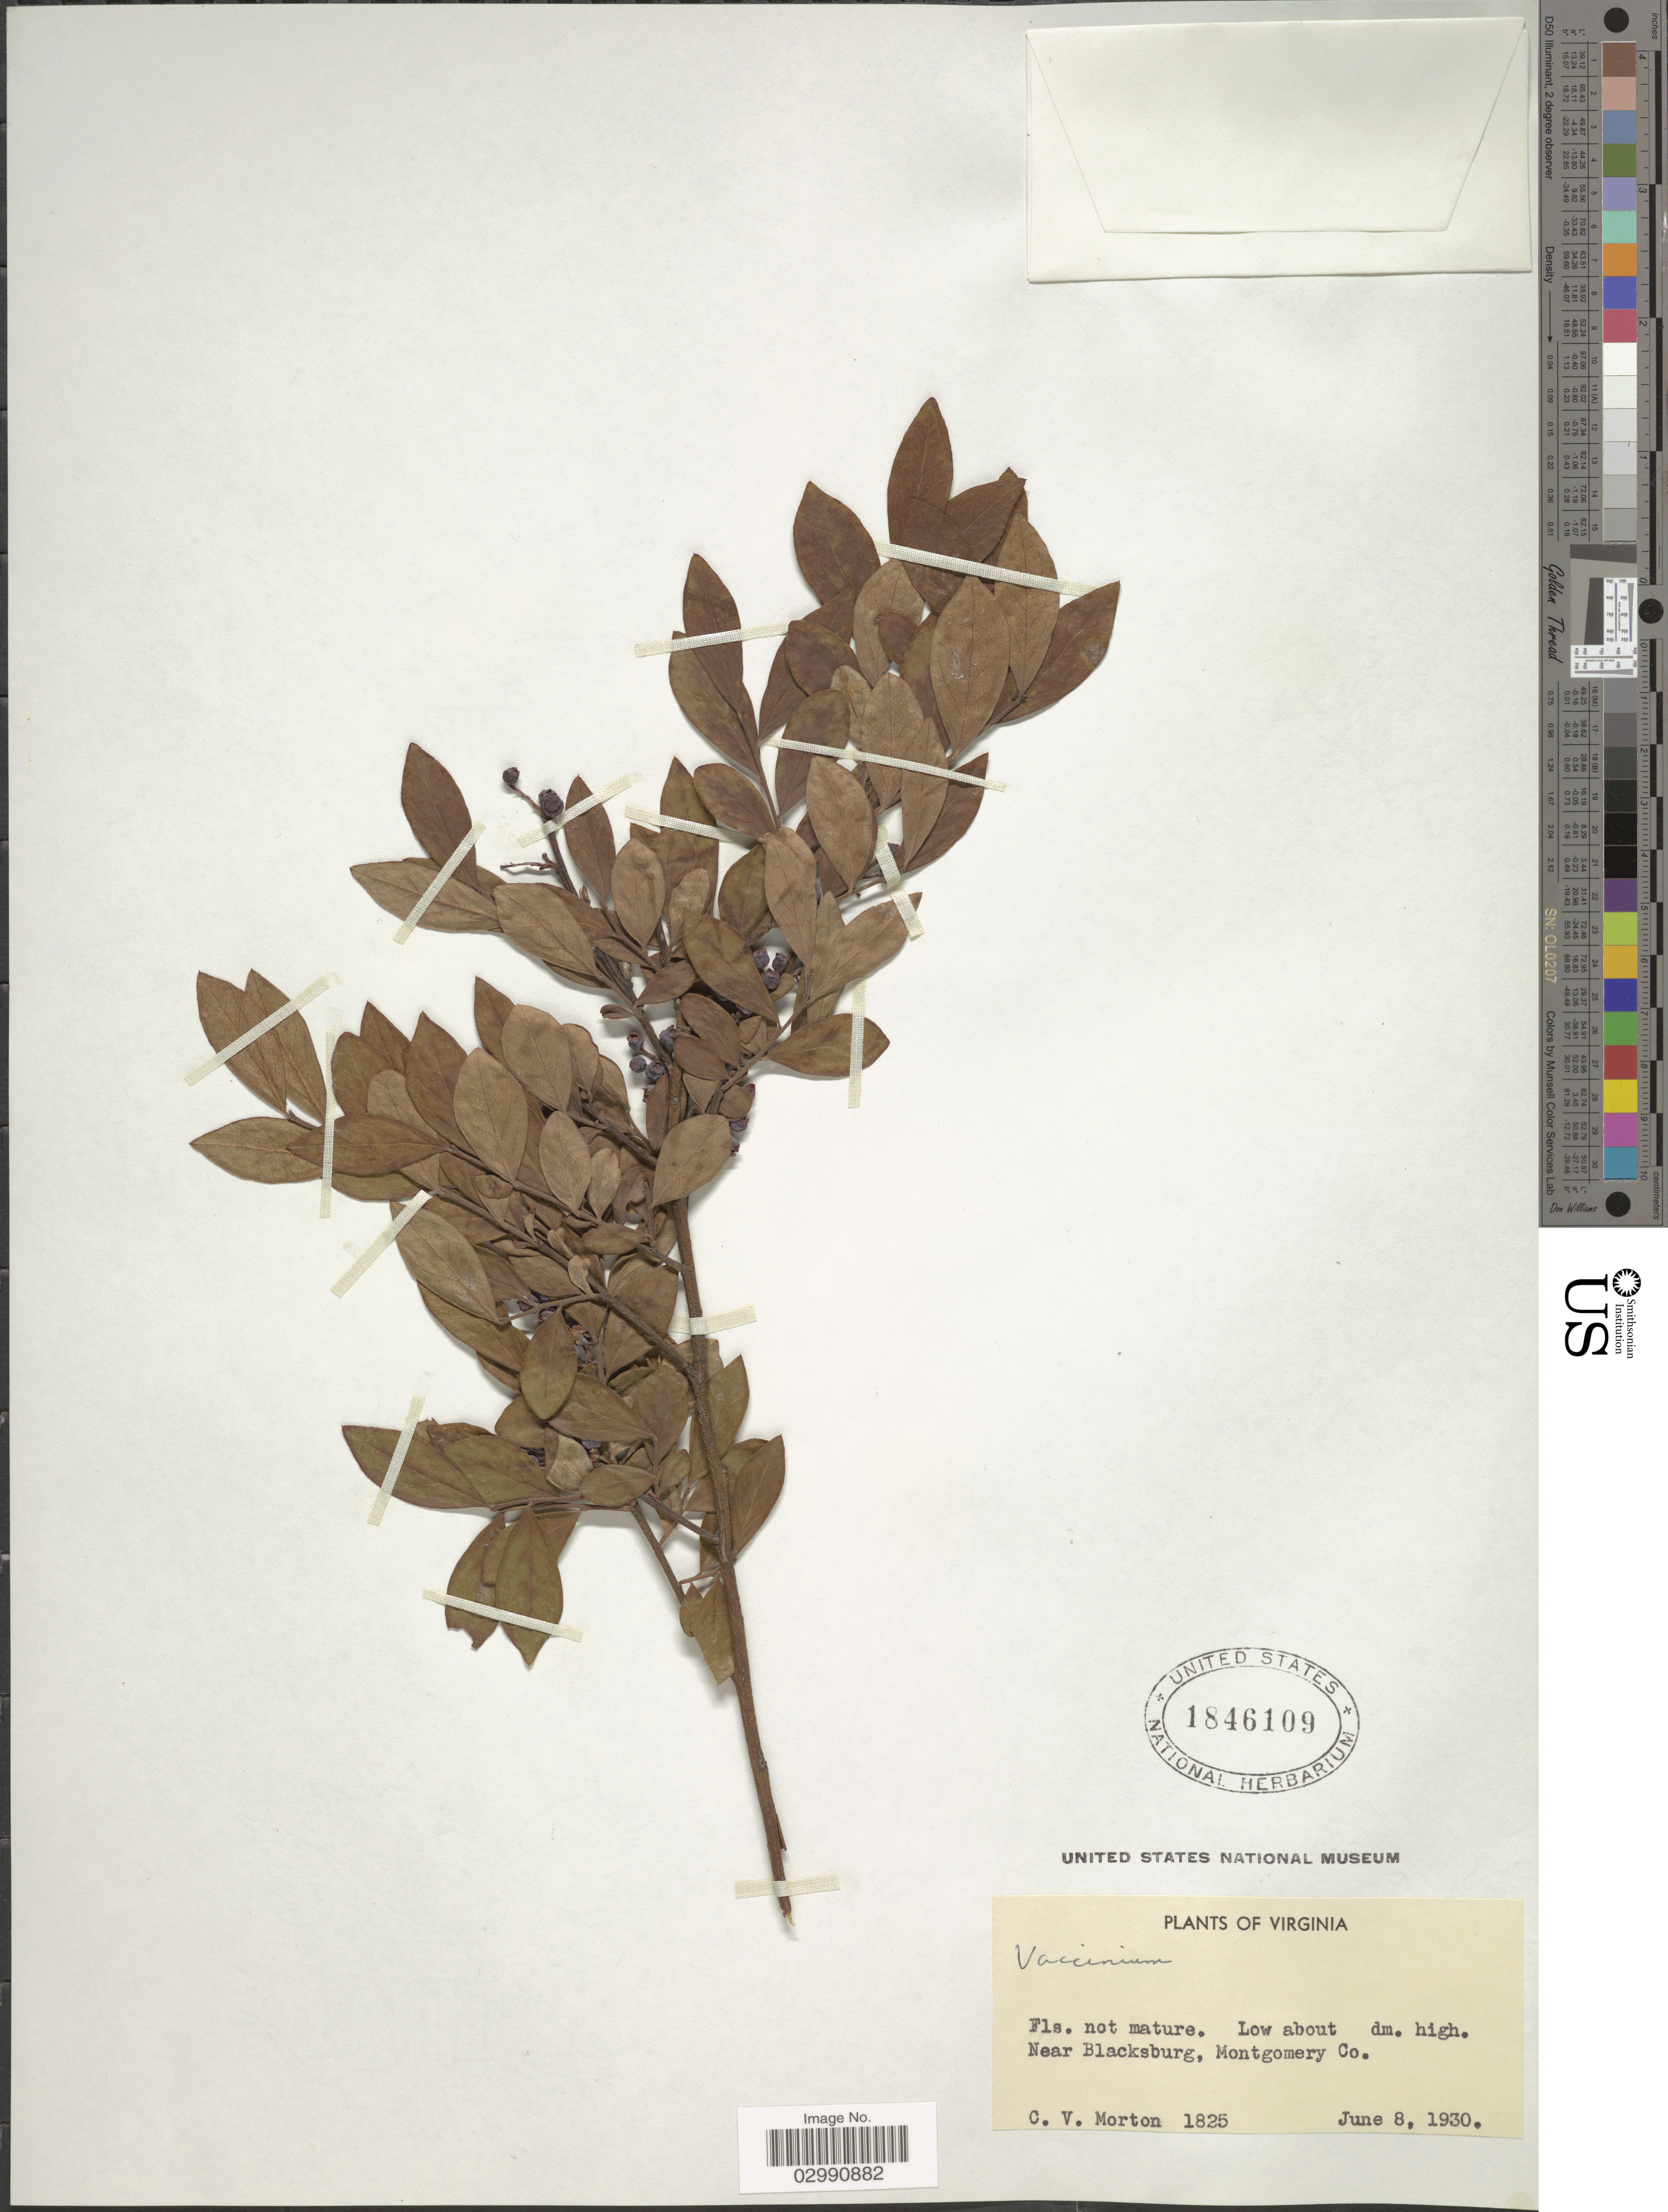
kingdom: Plantae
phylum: Tracheophyta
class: Magnoliopsida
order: Ericales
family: Ericaceae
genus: Vaccinium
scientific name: Vaccinium sp.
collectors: C. V. Morton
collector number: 1825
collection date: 1930-06-08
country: United States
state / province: Virginia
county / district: Montgomery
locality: Near Blacksburg, Montgomery Co.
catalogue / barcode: US 1846109